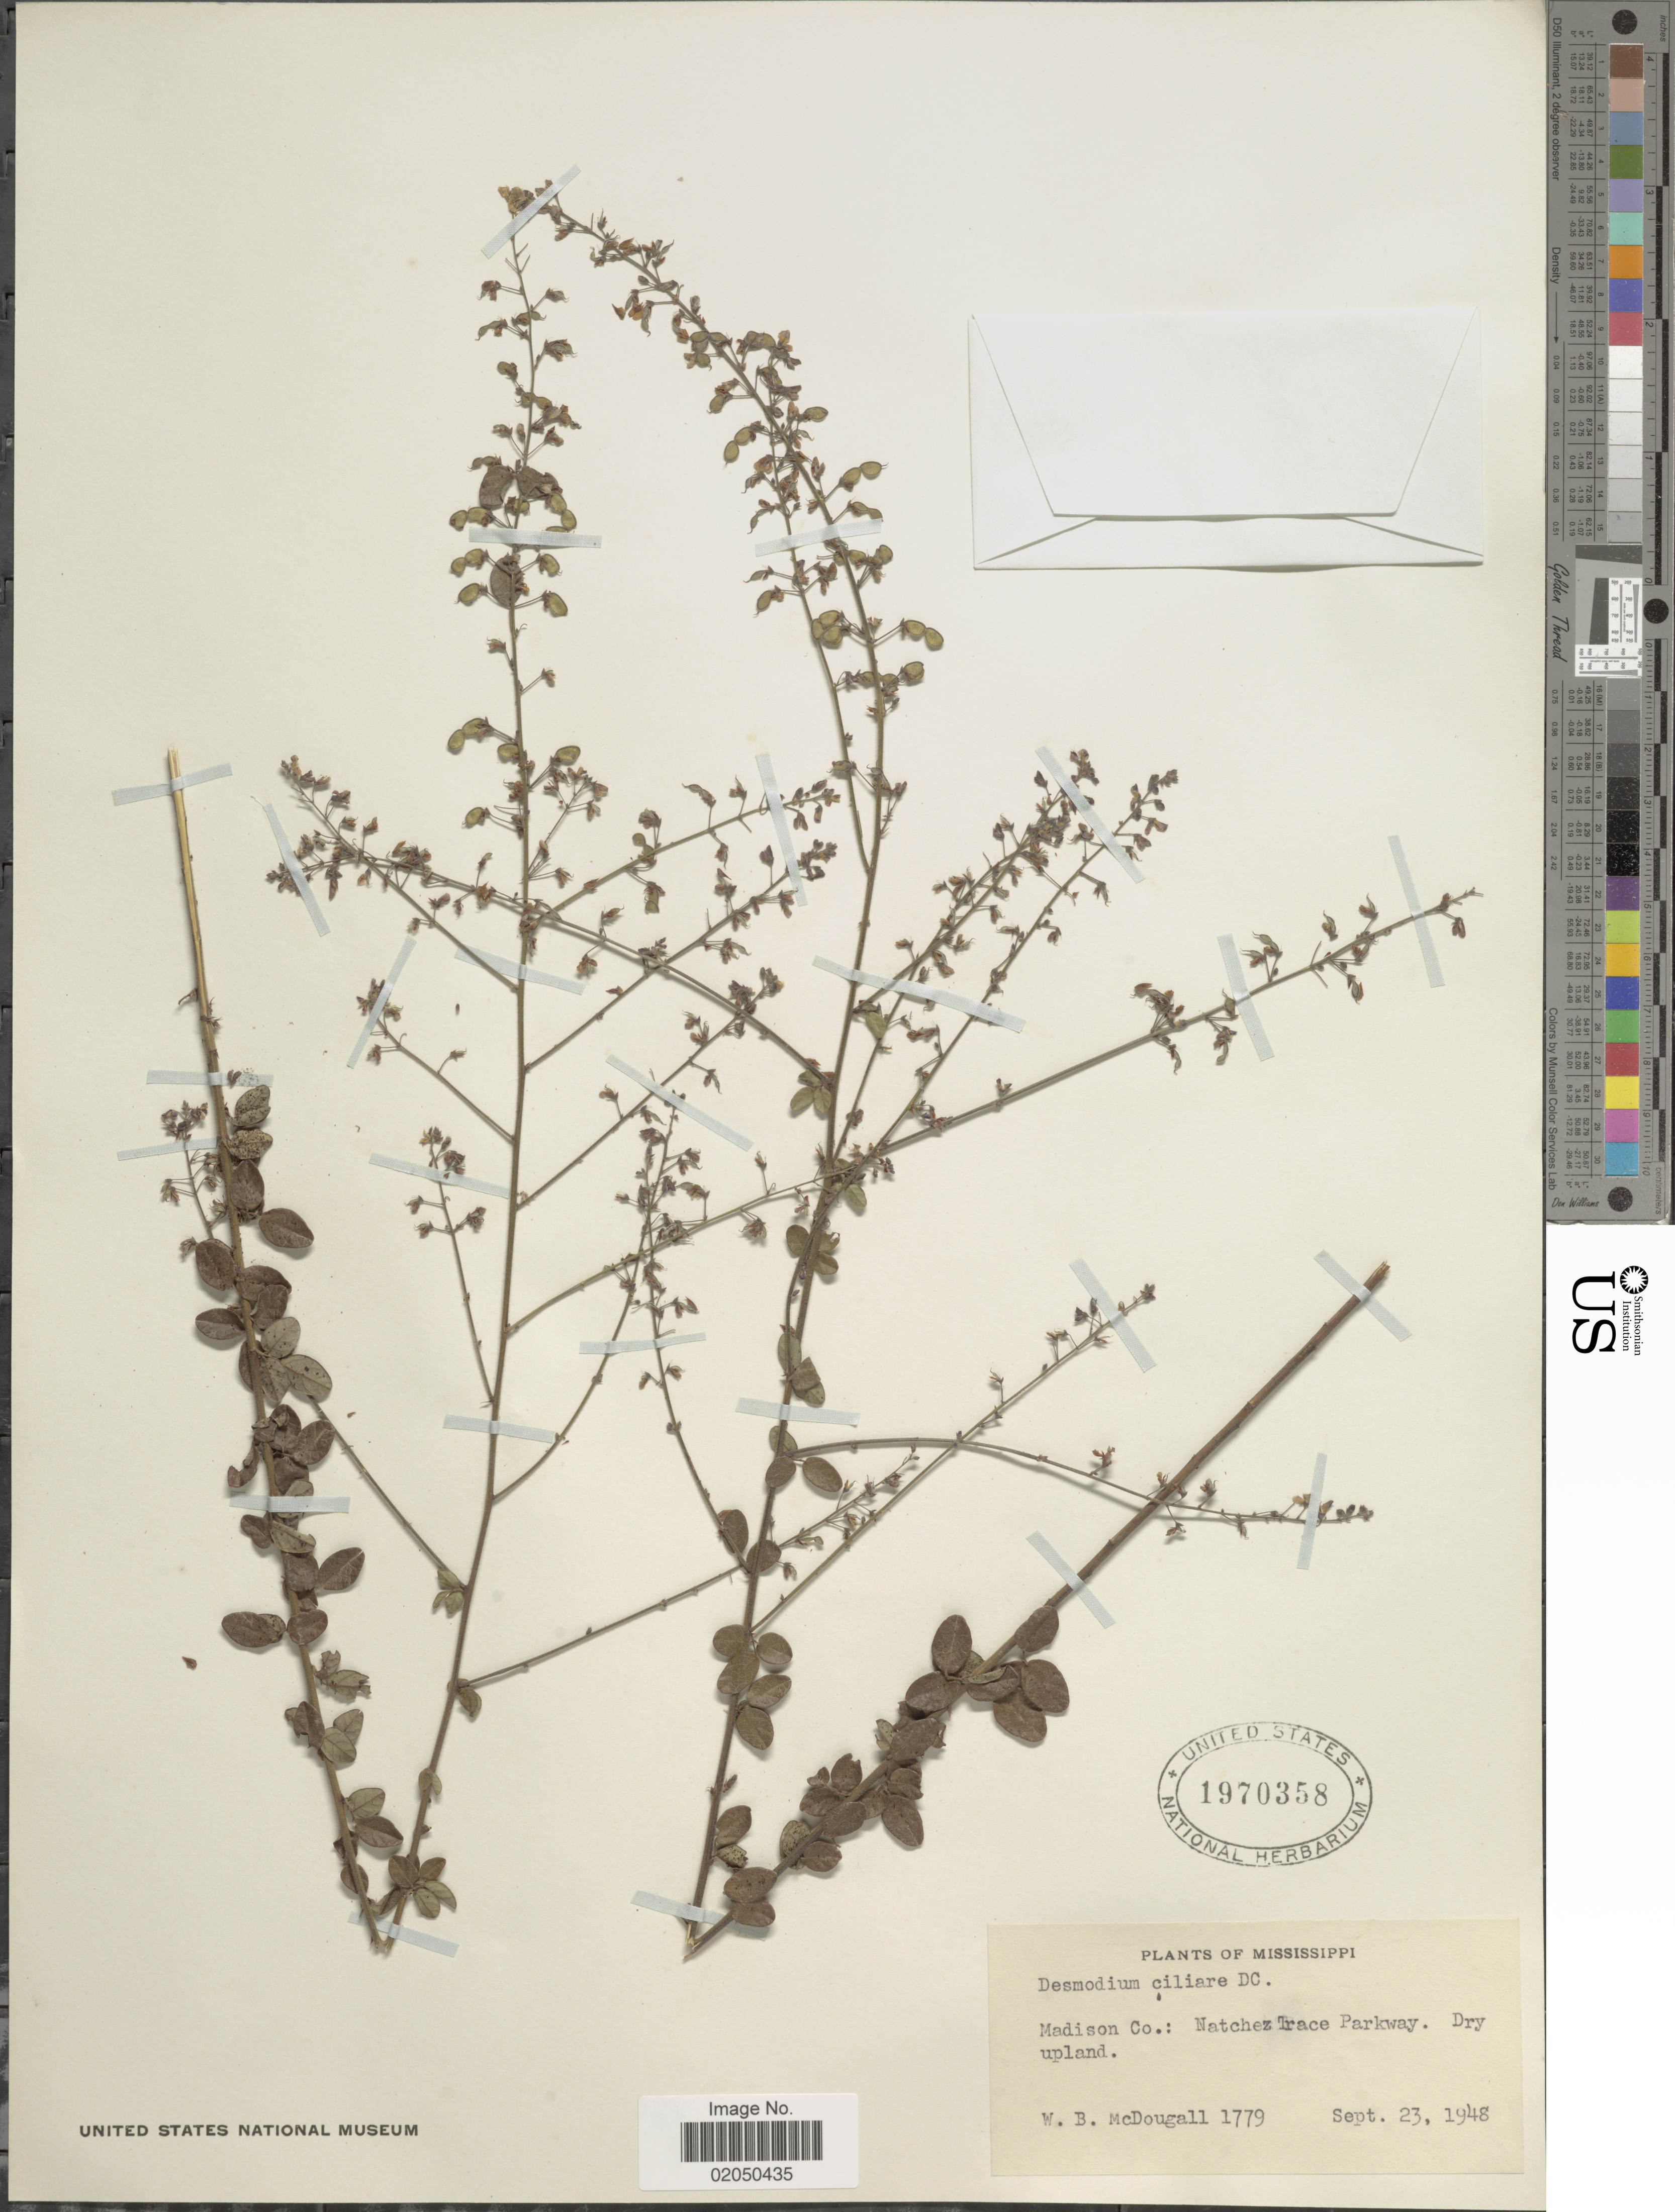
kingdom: Plantae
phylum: Tracheophyta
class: Magnoliopsida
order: Fabales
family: Fabaceae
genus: Desmodium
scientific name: Desmodium ciliare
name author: (Muhl. ex Willd.) DC.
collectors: W. B. McDougall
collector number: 1779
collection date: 1948-09-23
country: United States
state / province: Mississippi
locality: Madison Co.: Natchez Trace Parkway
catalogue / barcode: US 1970358